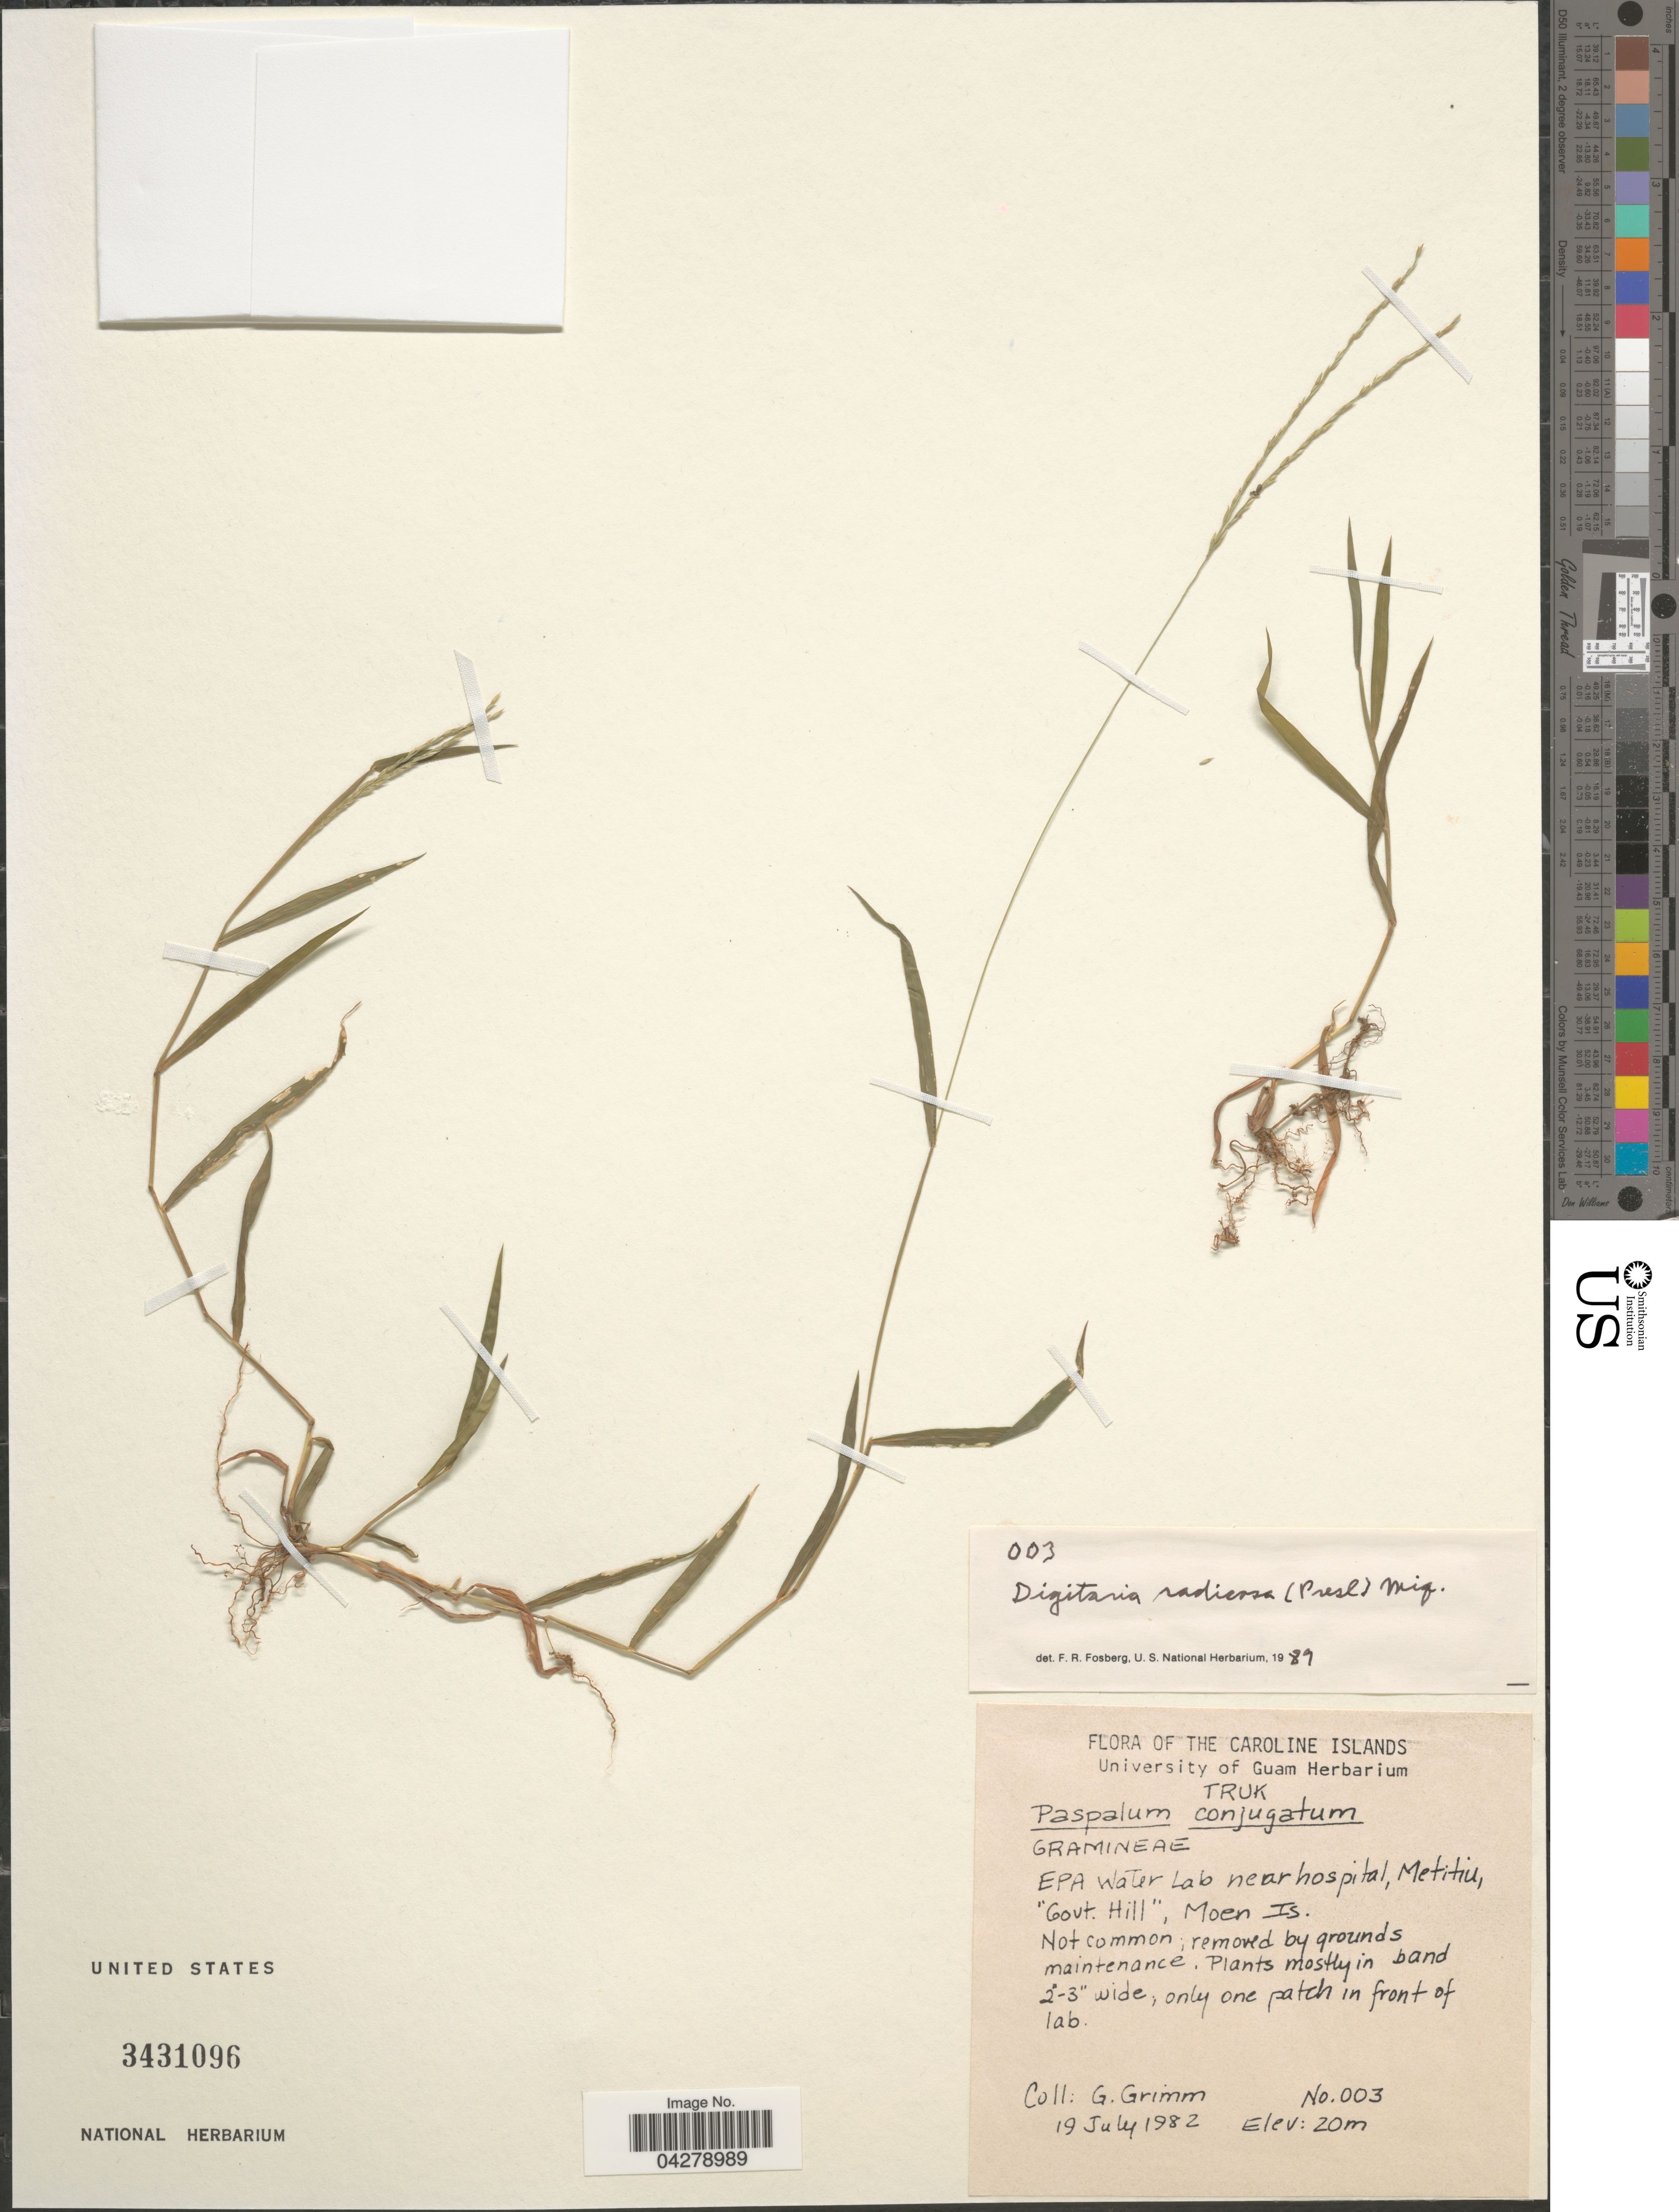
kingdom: Plantae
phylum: Tracheophyta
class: Liliopsida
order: Poales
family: Poaceae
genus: Digitaria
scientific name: Digitaria radicosa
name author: (J. Presl) Miq.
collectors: G. Grimm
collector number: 003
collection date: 1982-07-19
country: Micronesia, Federated States of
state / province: Truk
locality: The Caroline Islands. EPA Water Lab near hospital, Metitiu, "Govt. Hill", Moen Is.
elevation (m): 20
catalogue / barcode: US 3431096